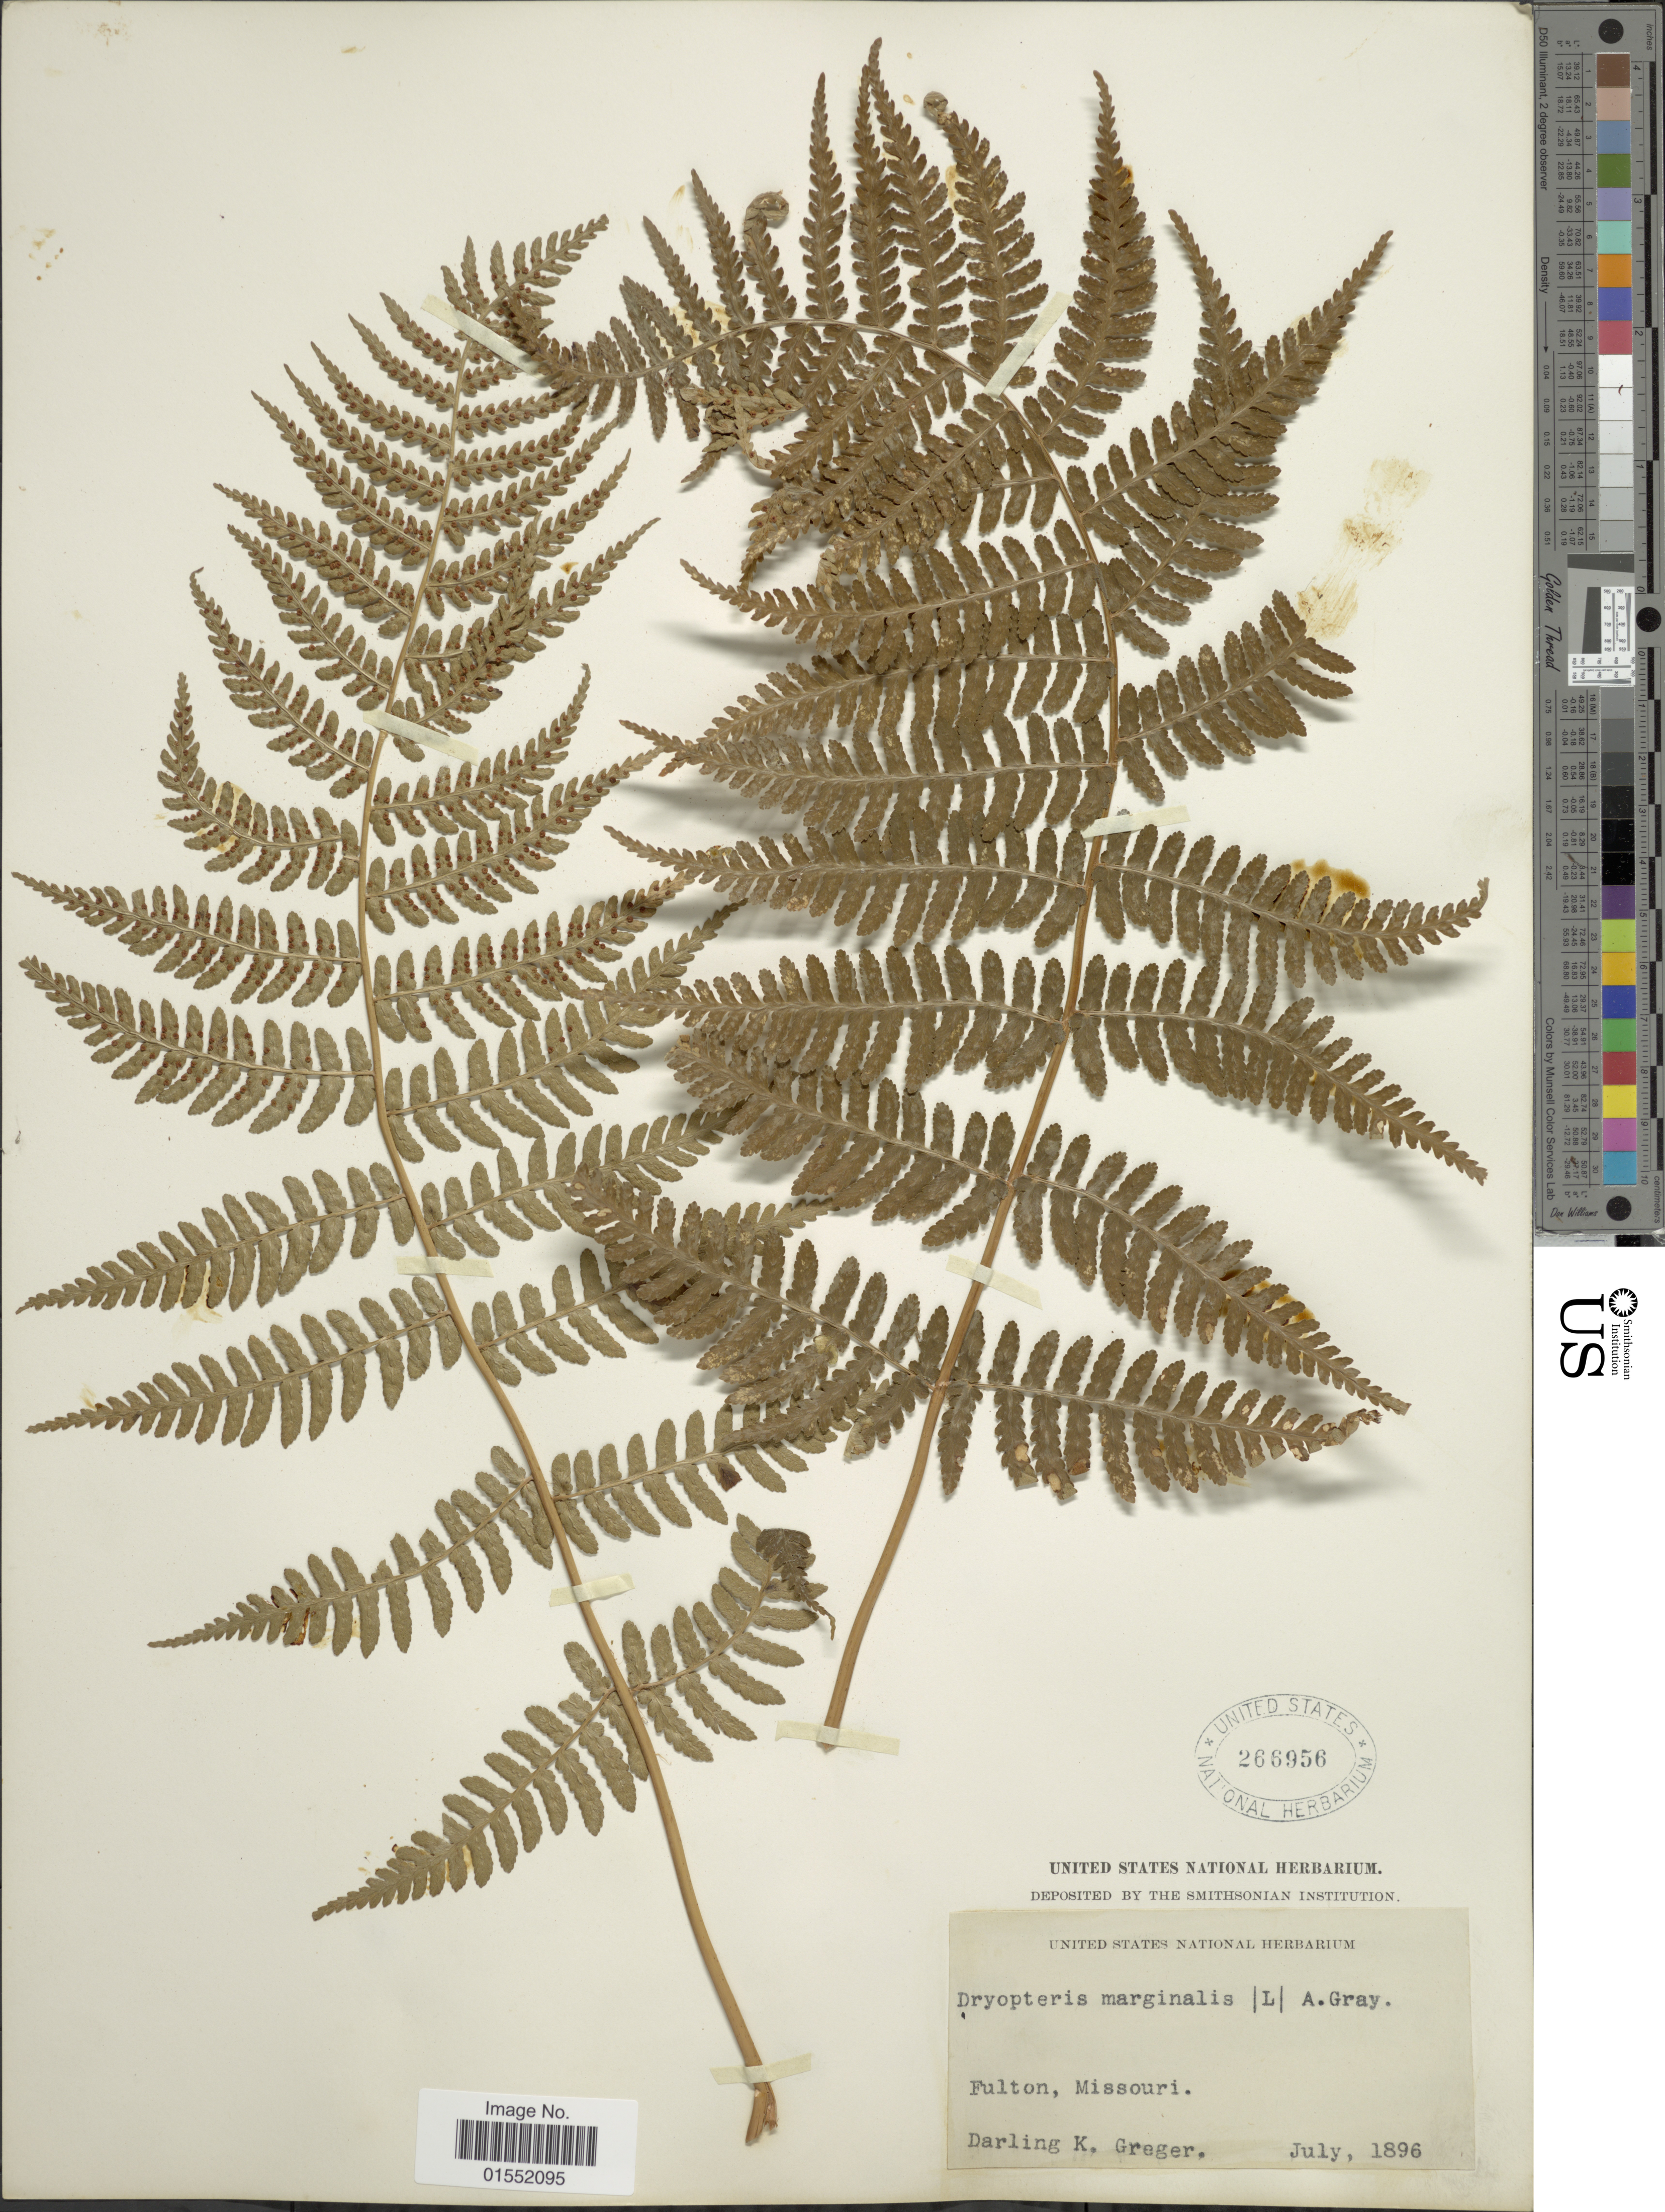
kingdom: Plantae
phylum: Tracheophyta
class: Polypodiopsida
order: Polypodiales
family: Dryopteridaceae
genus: Dryopteris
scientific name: Dryopteris marginalis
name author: (L.) A. Gray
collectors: D. Greger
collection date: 1896-07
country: United States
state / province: Missouri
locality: Fulton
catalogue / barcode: US 266956